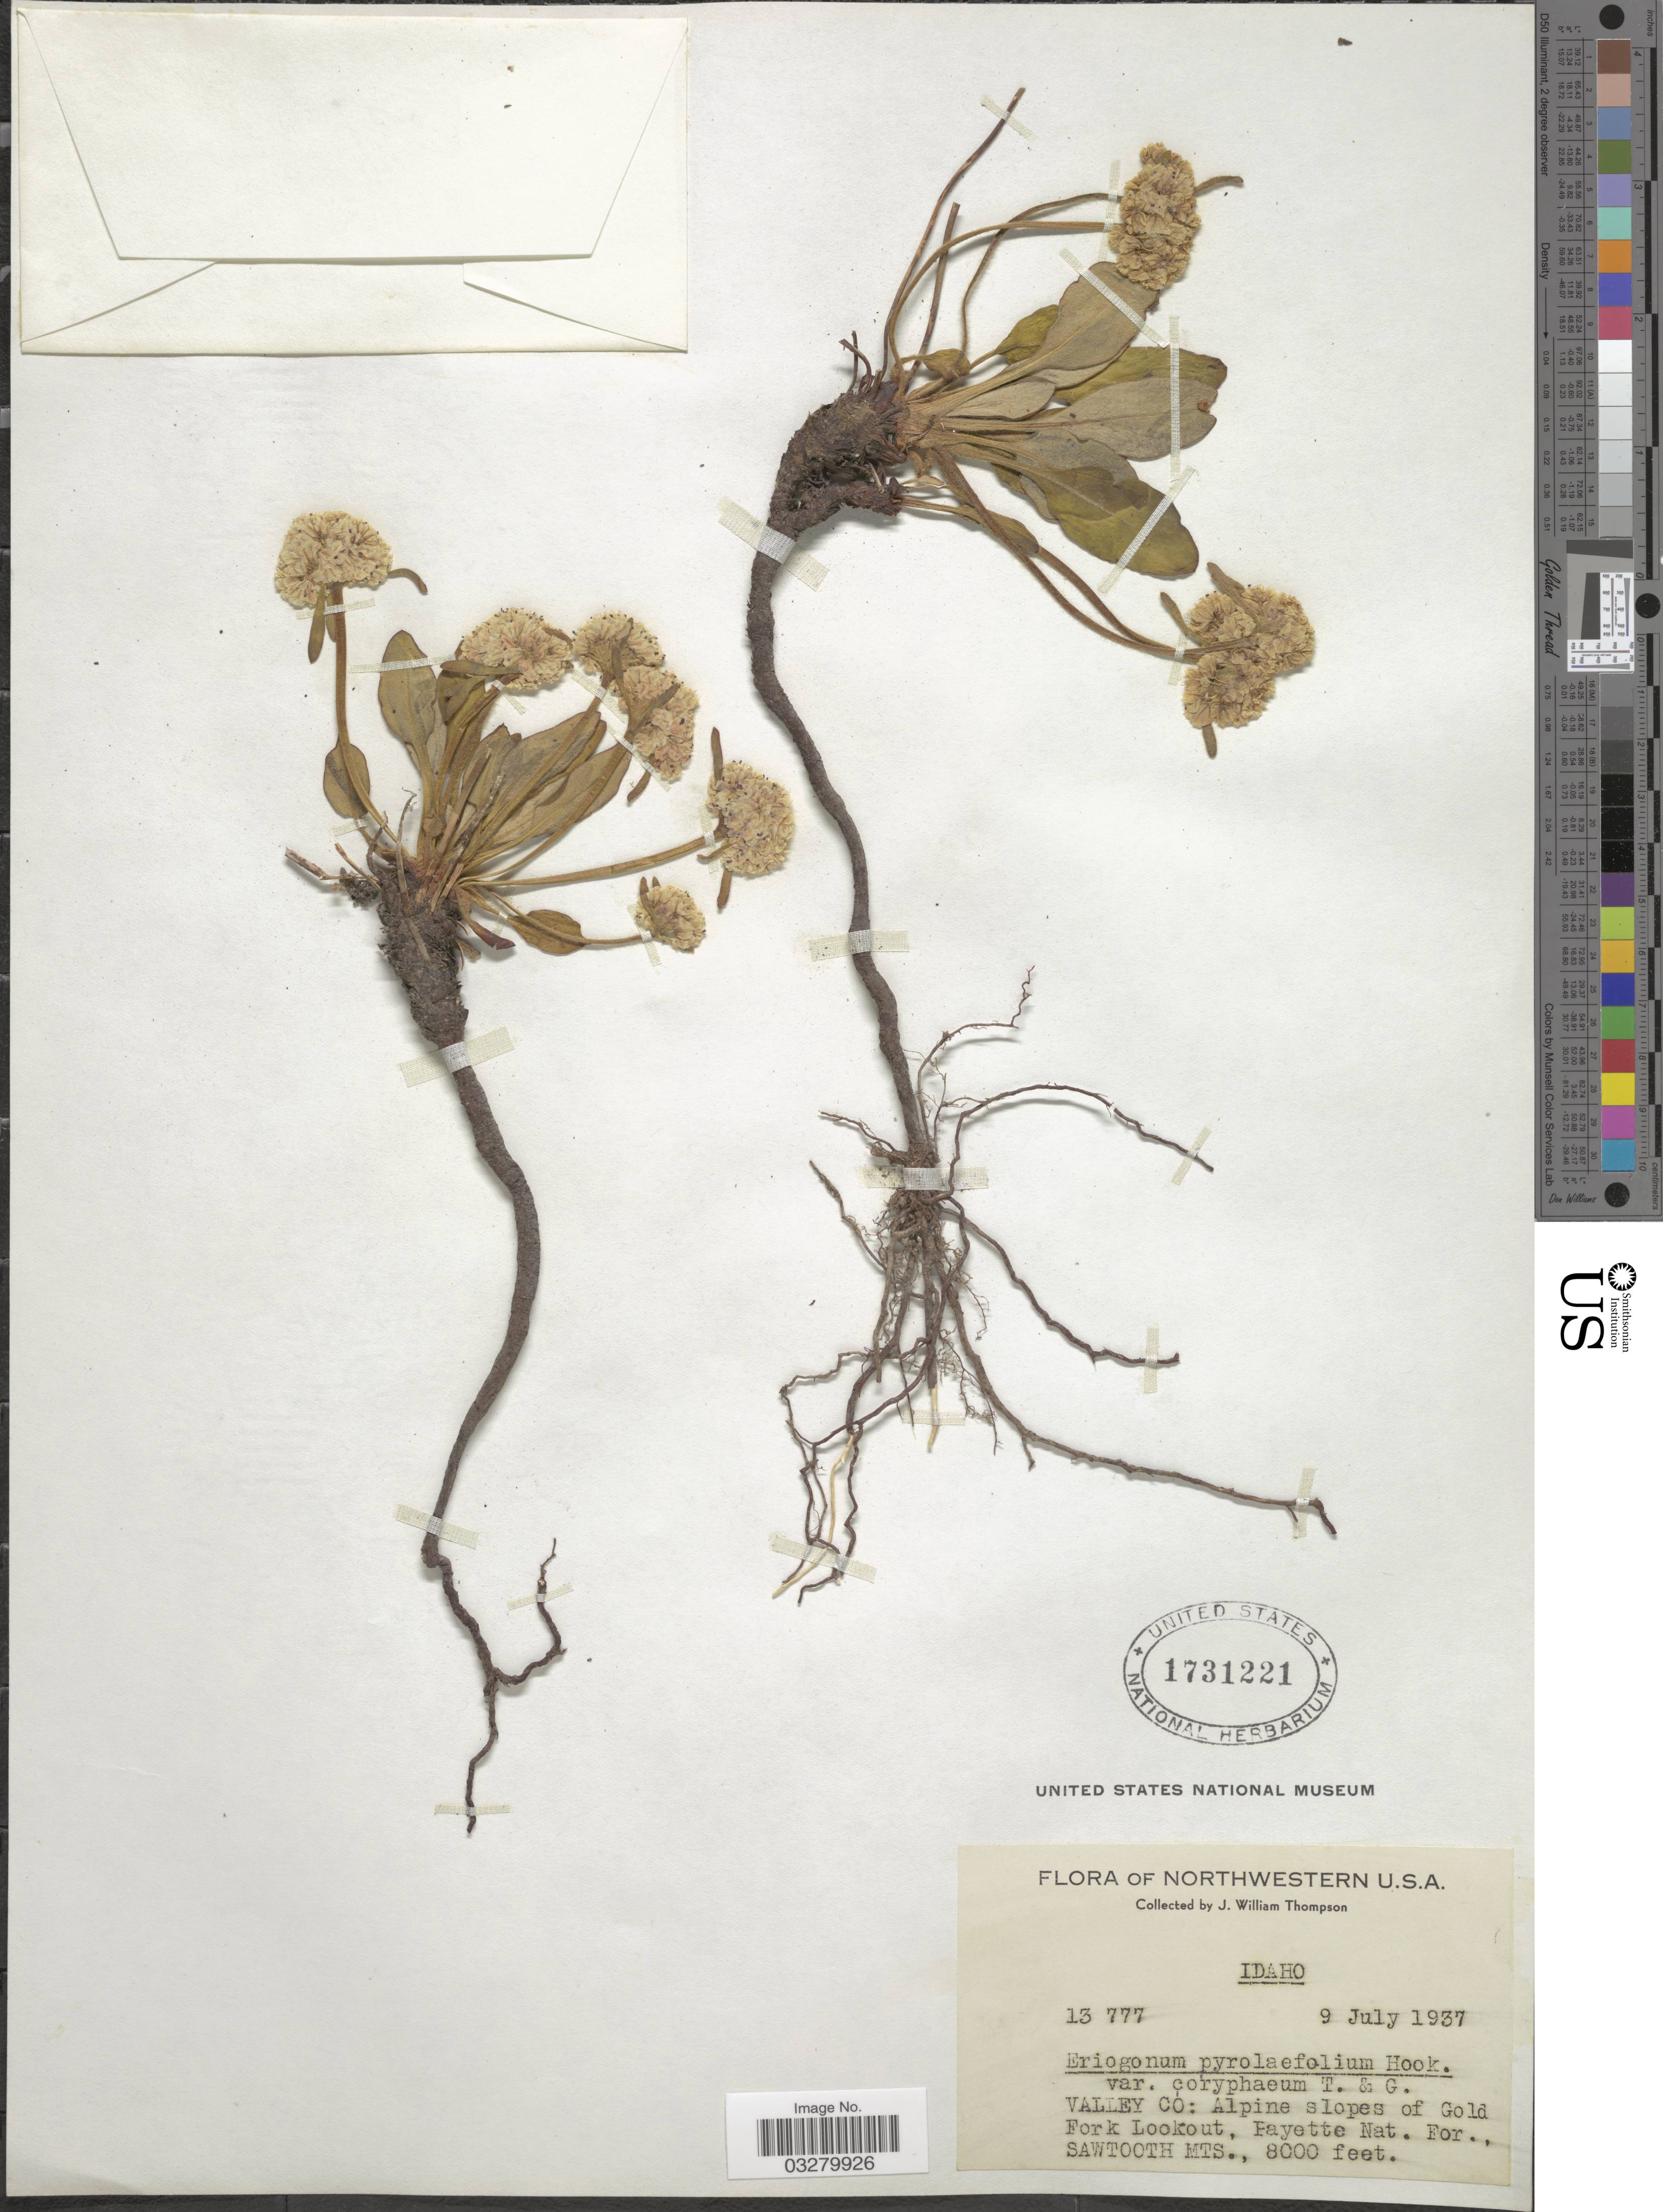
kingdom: Plantae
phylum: Tracheophyta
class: Magnoliopsida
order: Caryophyllales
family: Polygonaceae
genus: Eriogonum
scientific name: Eriogonum pyrolifolium var. coryphaeum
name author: Torr. & A. Gray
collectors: J. W. Thompson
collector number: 13777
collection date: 1937-07-09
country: United States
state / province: Idaho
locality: Northwestern U.S.A., Valley Co: Alpine slopes of Gold Fork Lookout, Fayette Nat. For., Sawtooth Mts.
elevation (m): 2438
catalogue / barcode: US 1731221